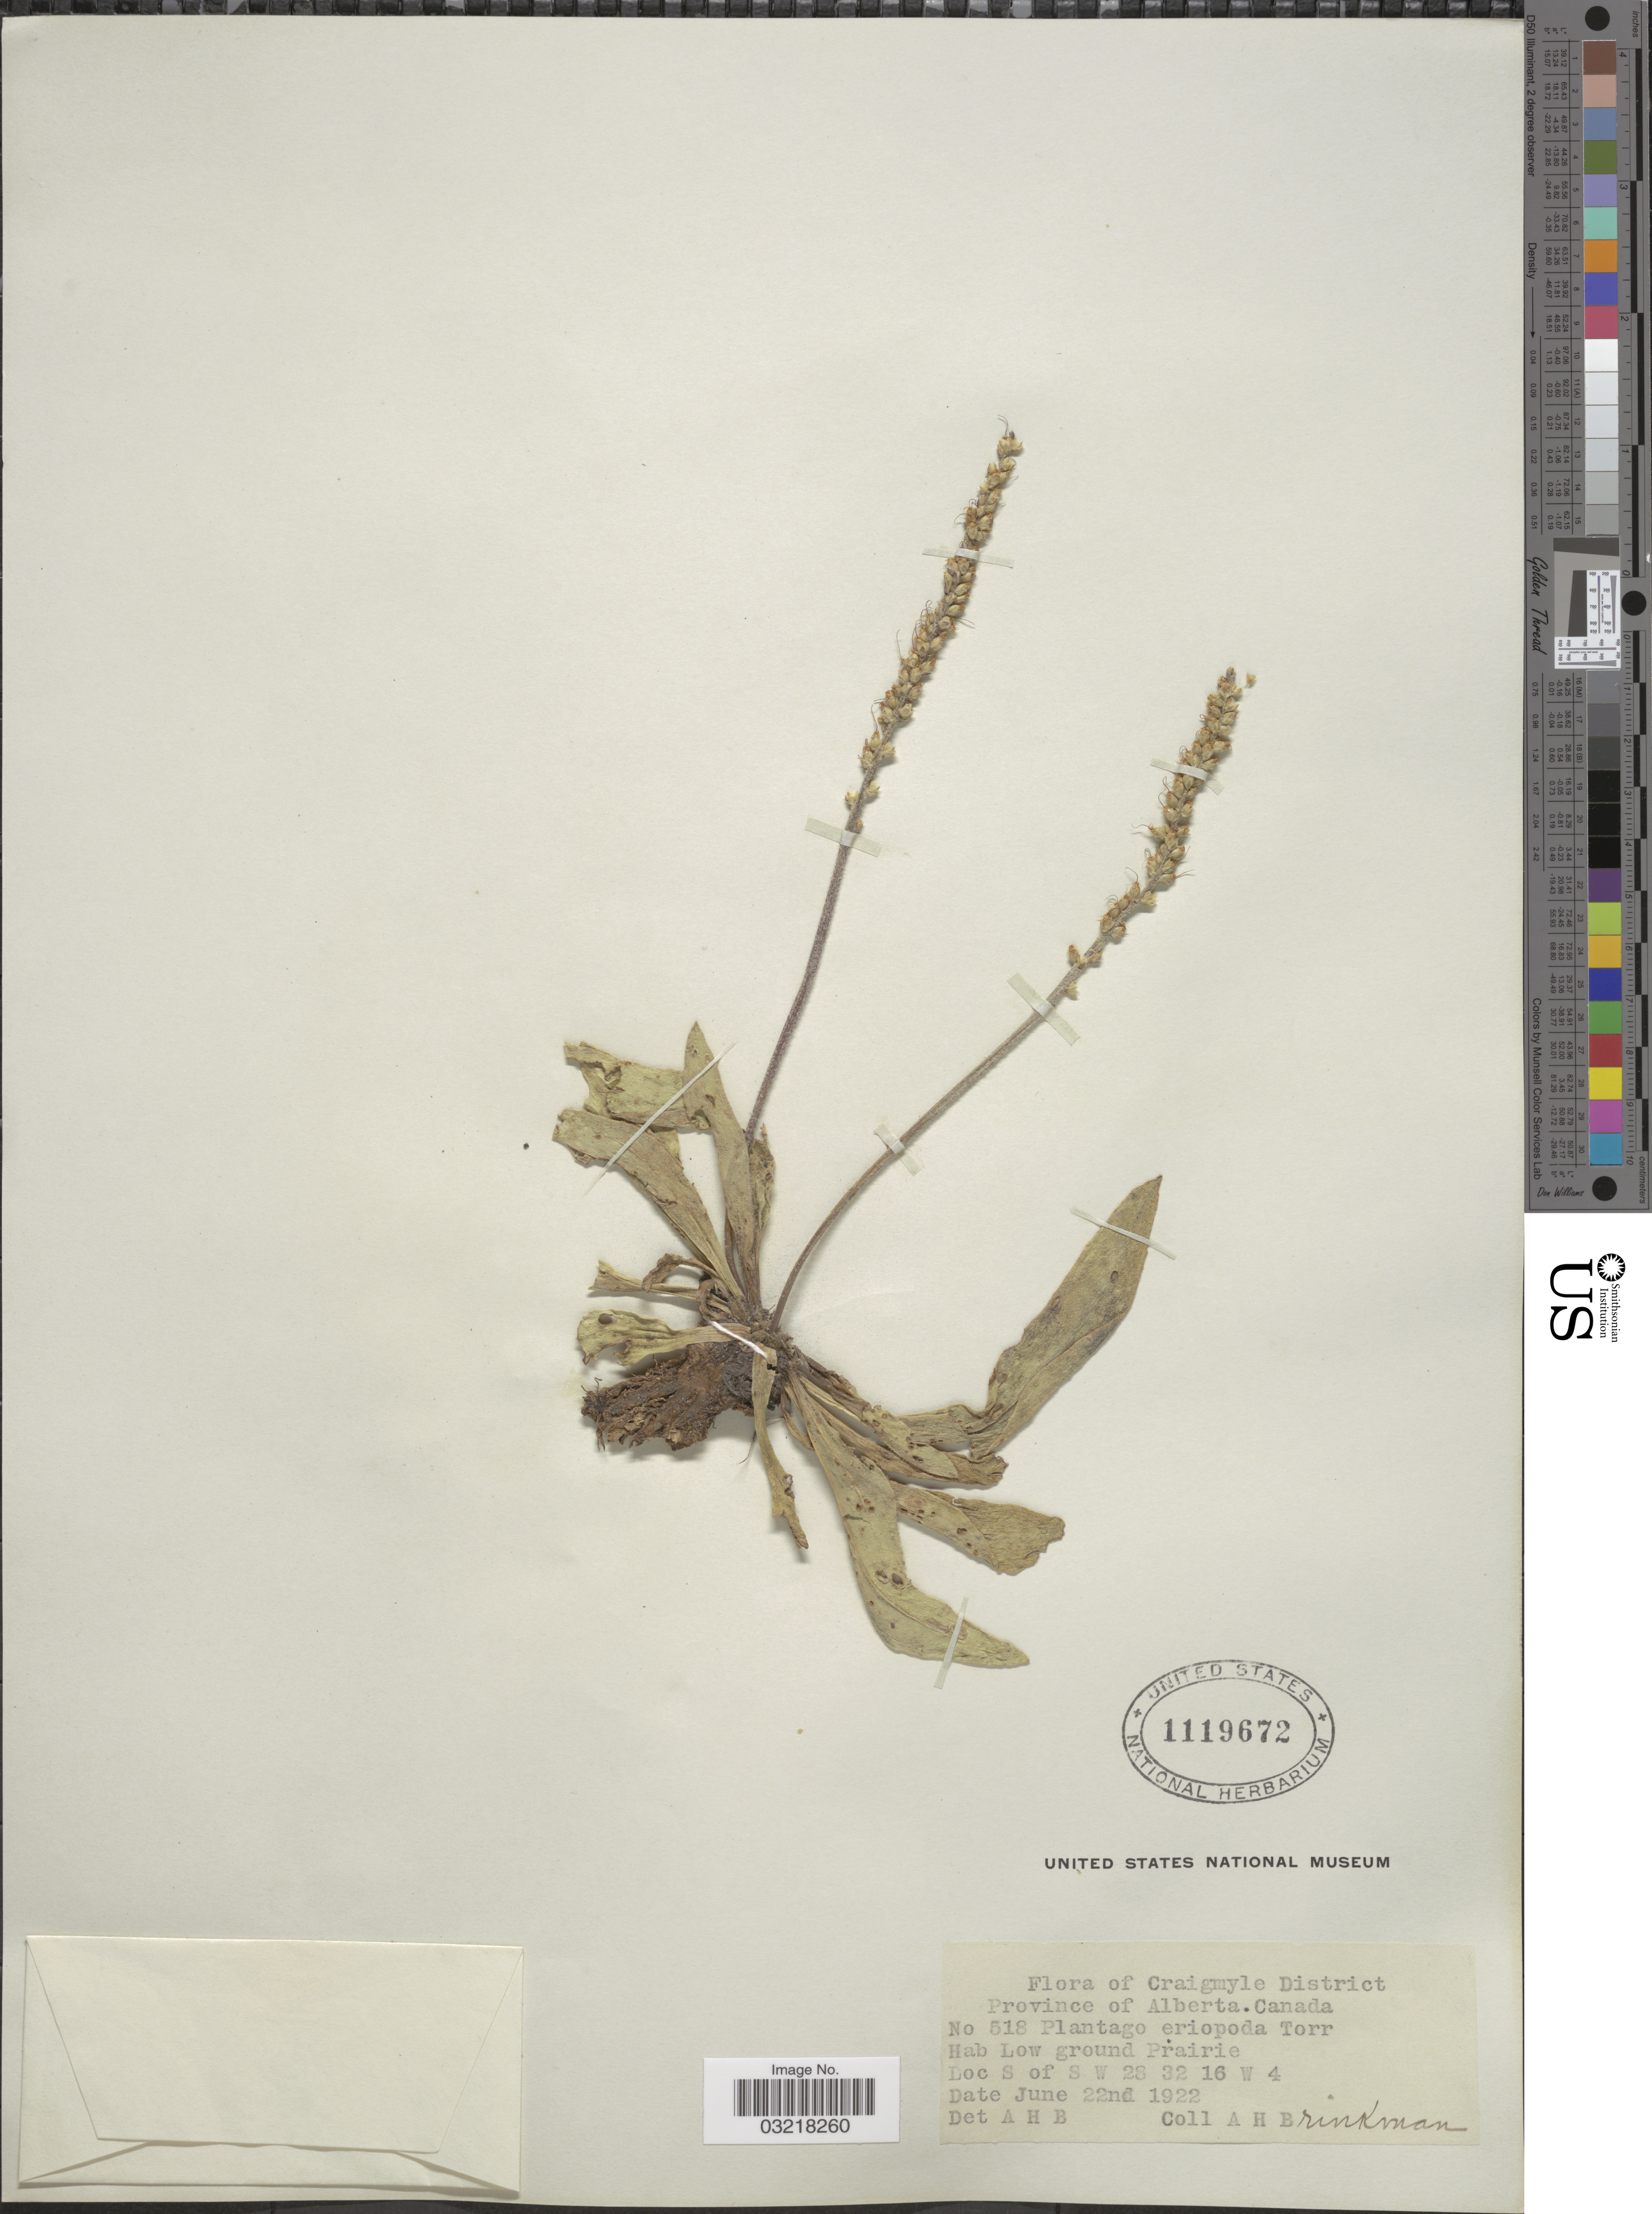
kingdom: Plantae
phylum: Tracheophyta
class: Magnoliopsida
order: Lamiales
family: Plantaginaceae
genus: Plantago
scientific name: Plantago eriopoda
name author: Torr.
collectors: A. Brinkman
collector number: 518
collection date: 1922-06-22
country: Canada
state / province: Alberta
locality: Craigmyle District. S of S W 28 32 16 W 4.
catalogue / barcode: US 1119672